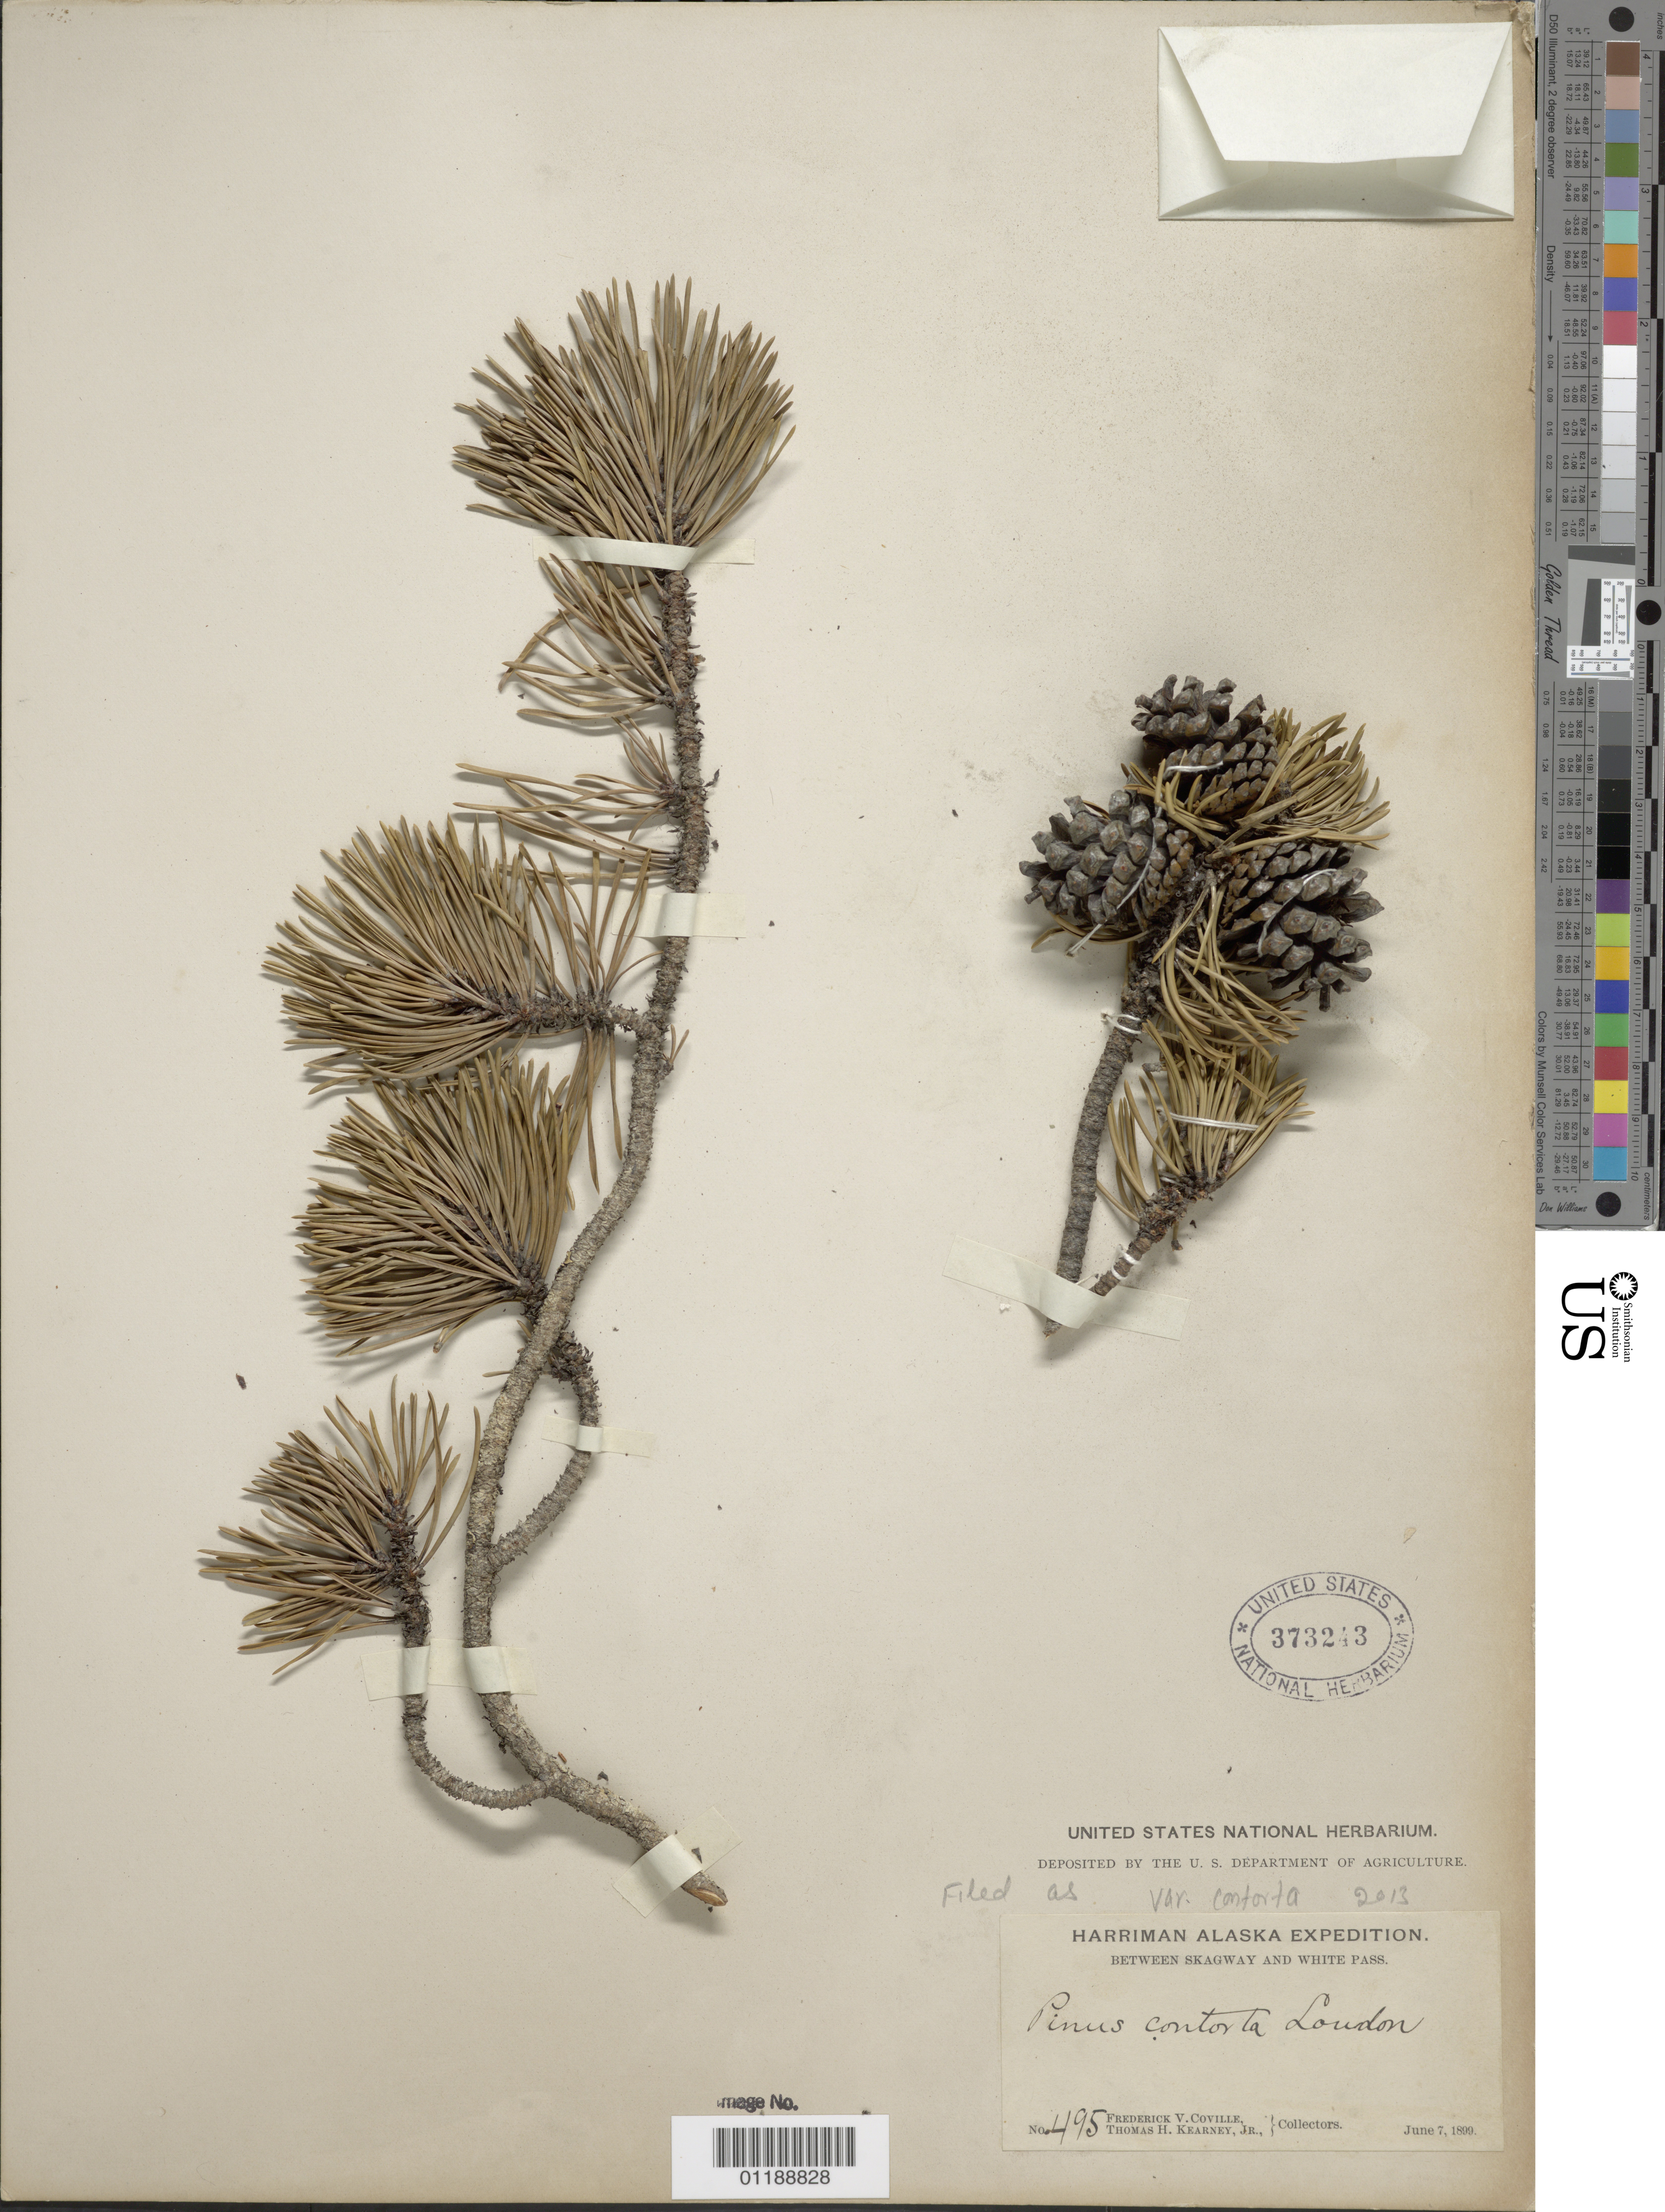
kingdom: Plantae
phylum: Tracheophyta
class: Pinopsida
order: Pinales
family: Pinaceae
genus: Pinus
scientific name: Pinus contorta var. contorta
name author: Douglas ex Loudon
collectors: F. V. Coville & T. H. Kearney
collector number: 495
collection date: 1899-06-07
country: United States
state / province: Alaska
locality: Between Skagway and White Pass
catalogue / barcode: US 373243